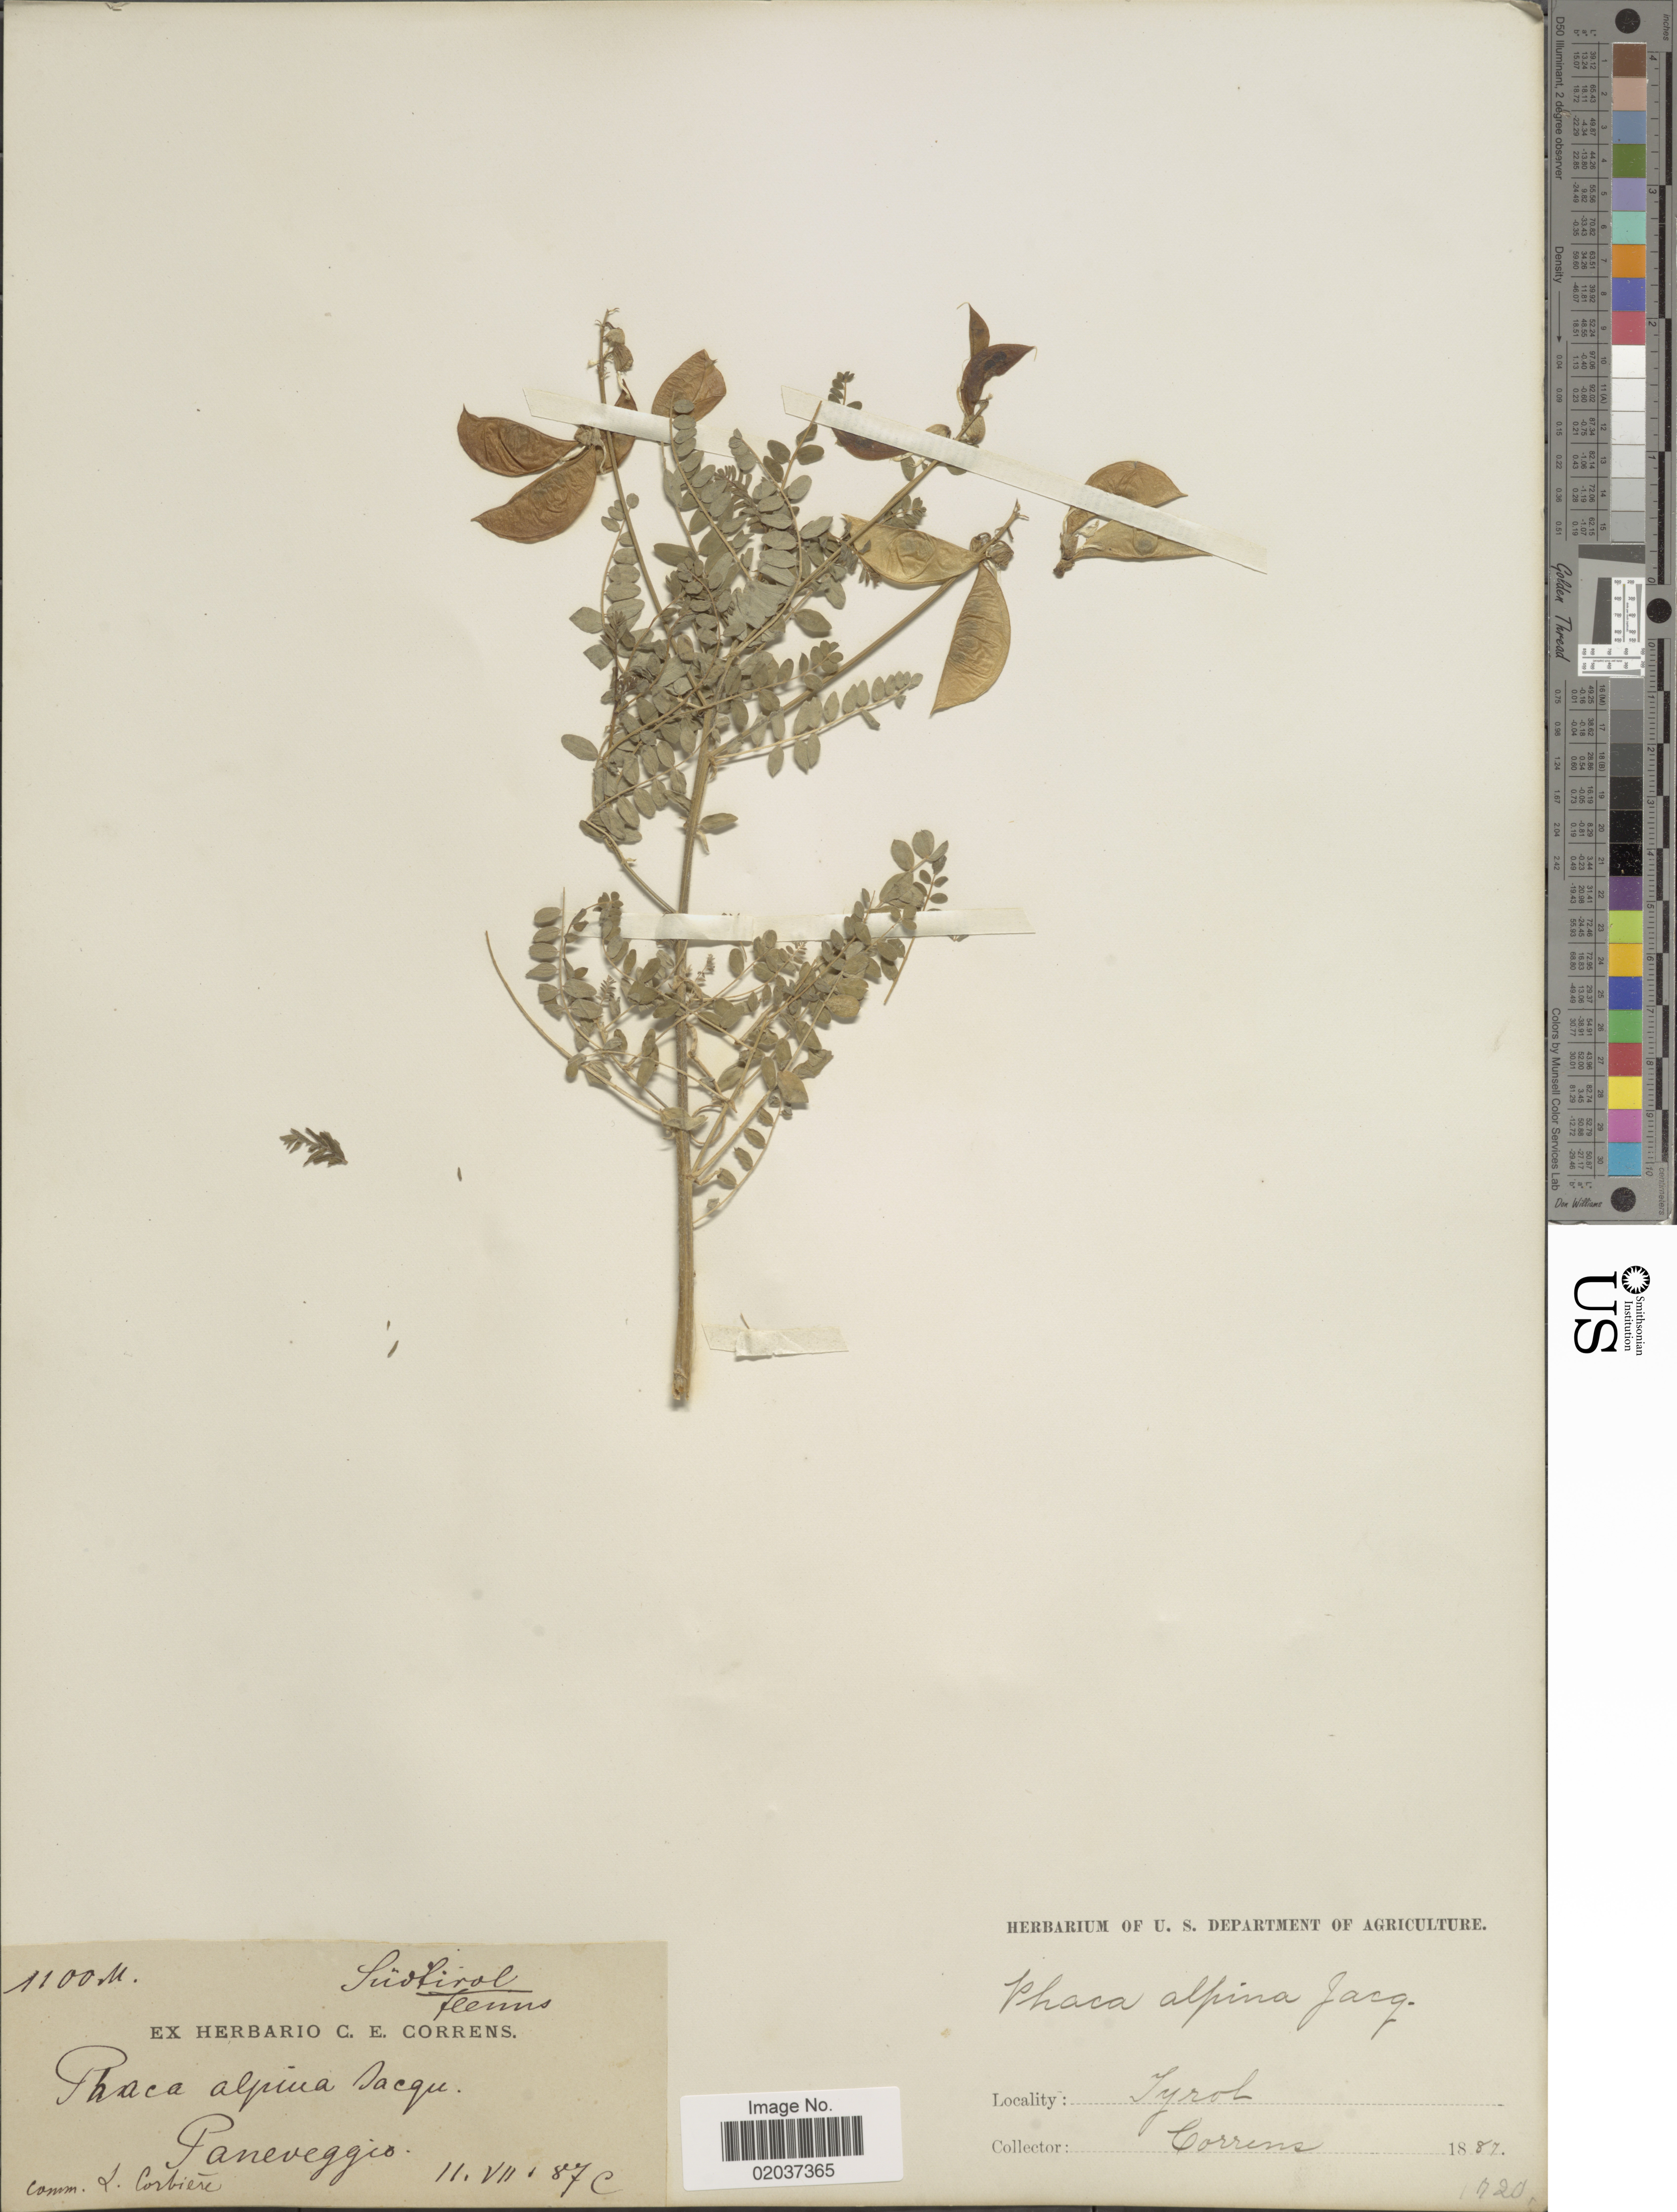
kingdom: Plantae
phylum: Tracheophyta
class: Magnoliopsida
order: Fabales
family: Fabaceae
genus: Astragalus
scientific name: Astragalus penduliflorus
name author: Lam.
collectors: C. Correns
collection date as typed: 187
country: Austria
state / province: Tirol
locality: Paneveggio